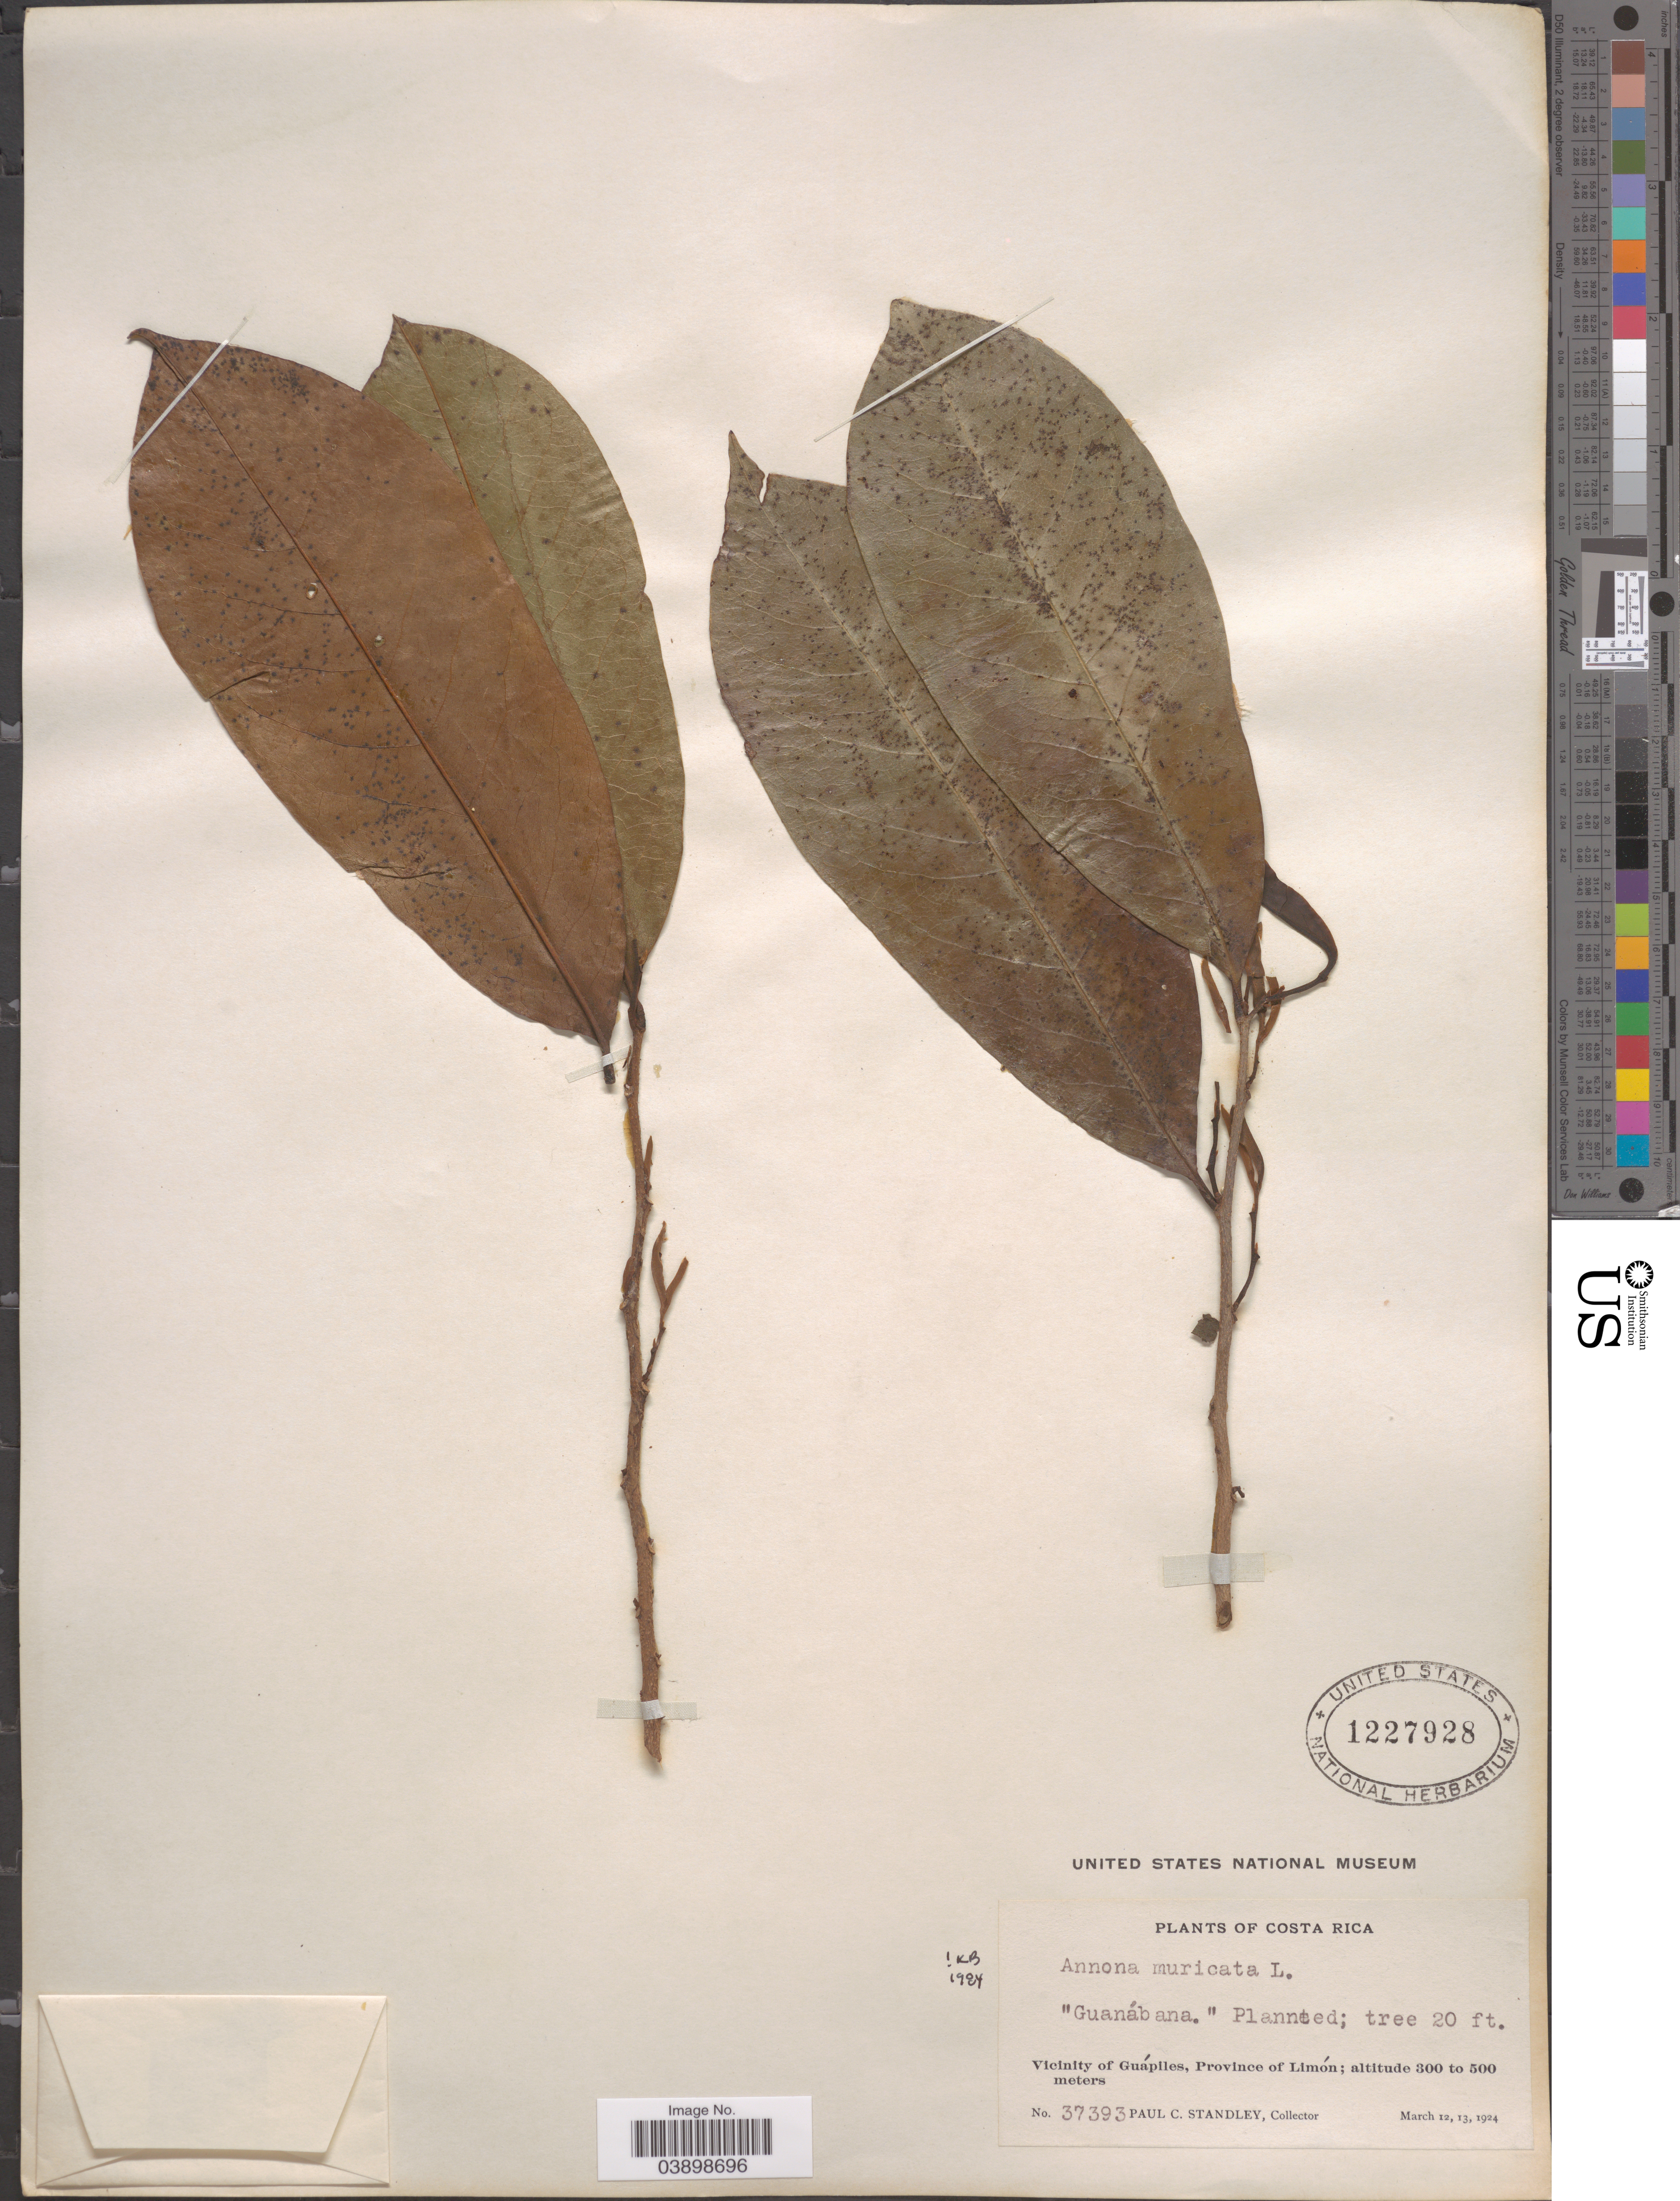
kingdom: Plantae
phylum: Tracheophyta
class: Magnoliopsida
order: Magnoliales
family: Annonaceae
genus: Annona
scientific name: Annona muricata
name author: L.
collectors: P. C. Standley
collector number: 37393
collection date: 1924-03-12/1924-03-13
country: Costa Rica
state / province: Limón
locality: Vicinity of Guápiles.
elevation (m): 300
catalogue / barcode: US 1227928